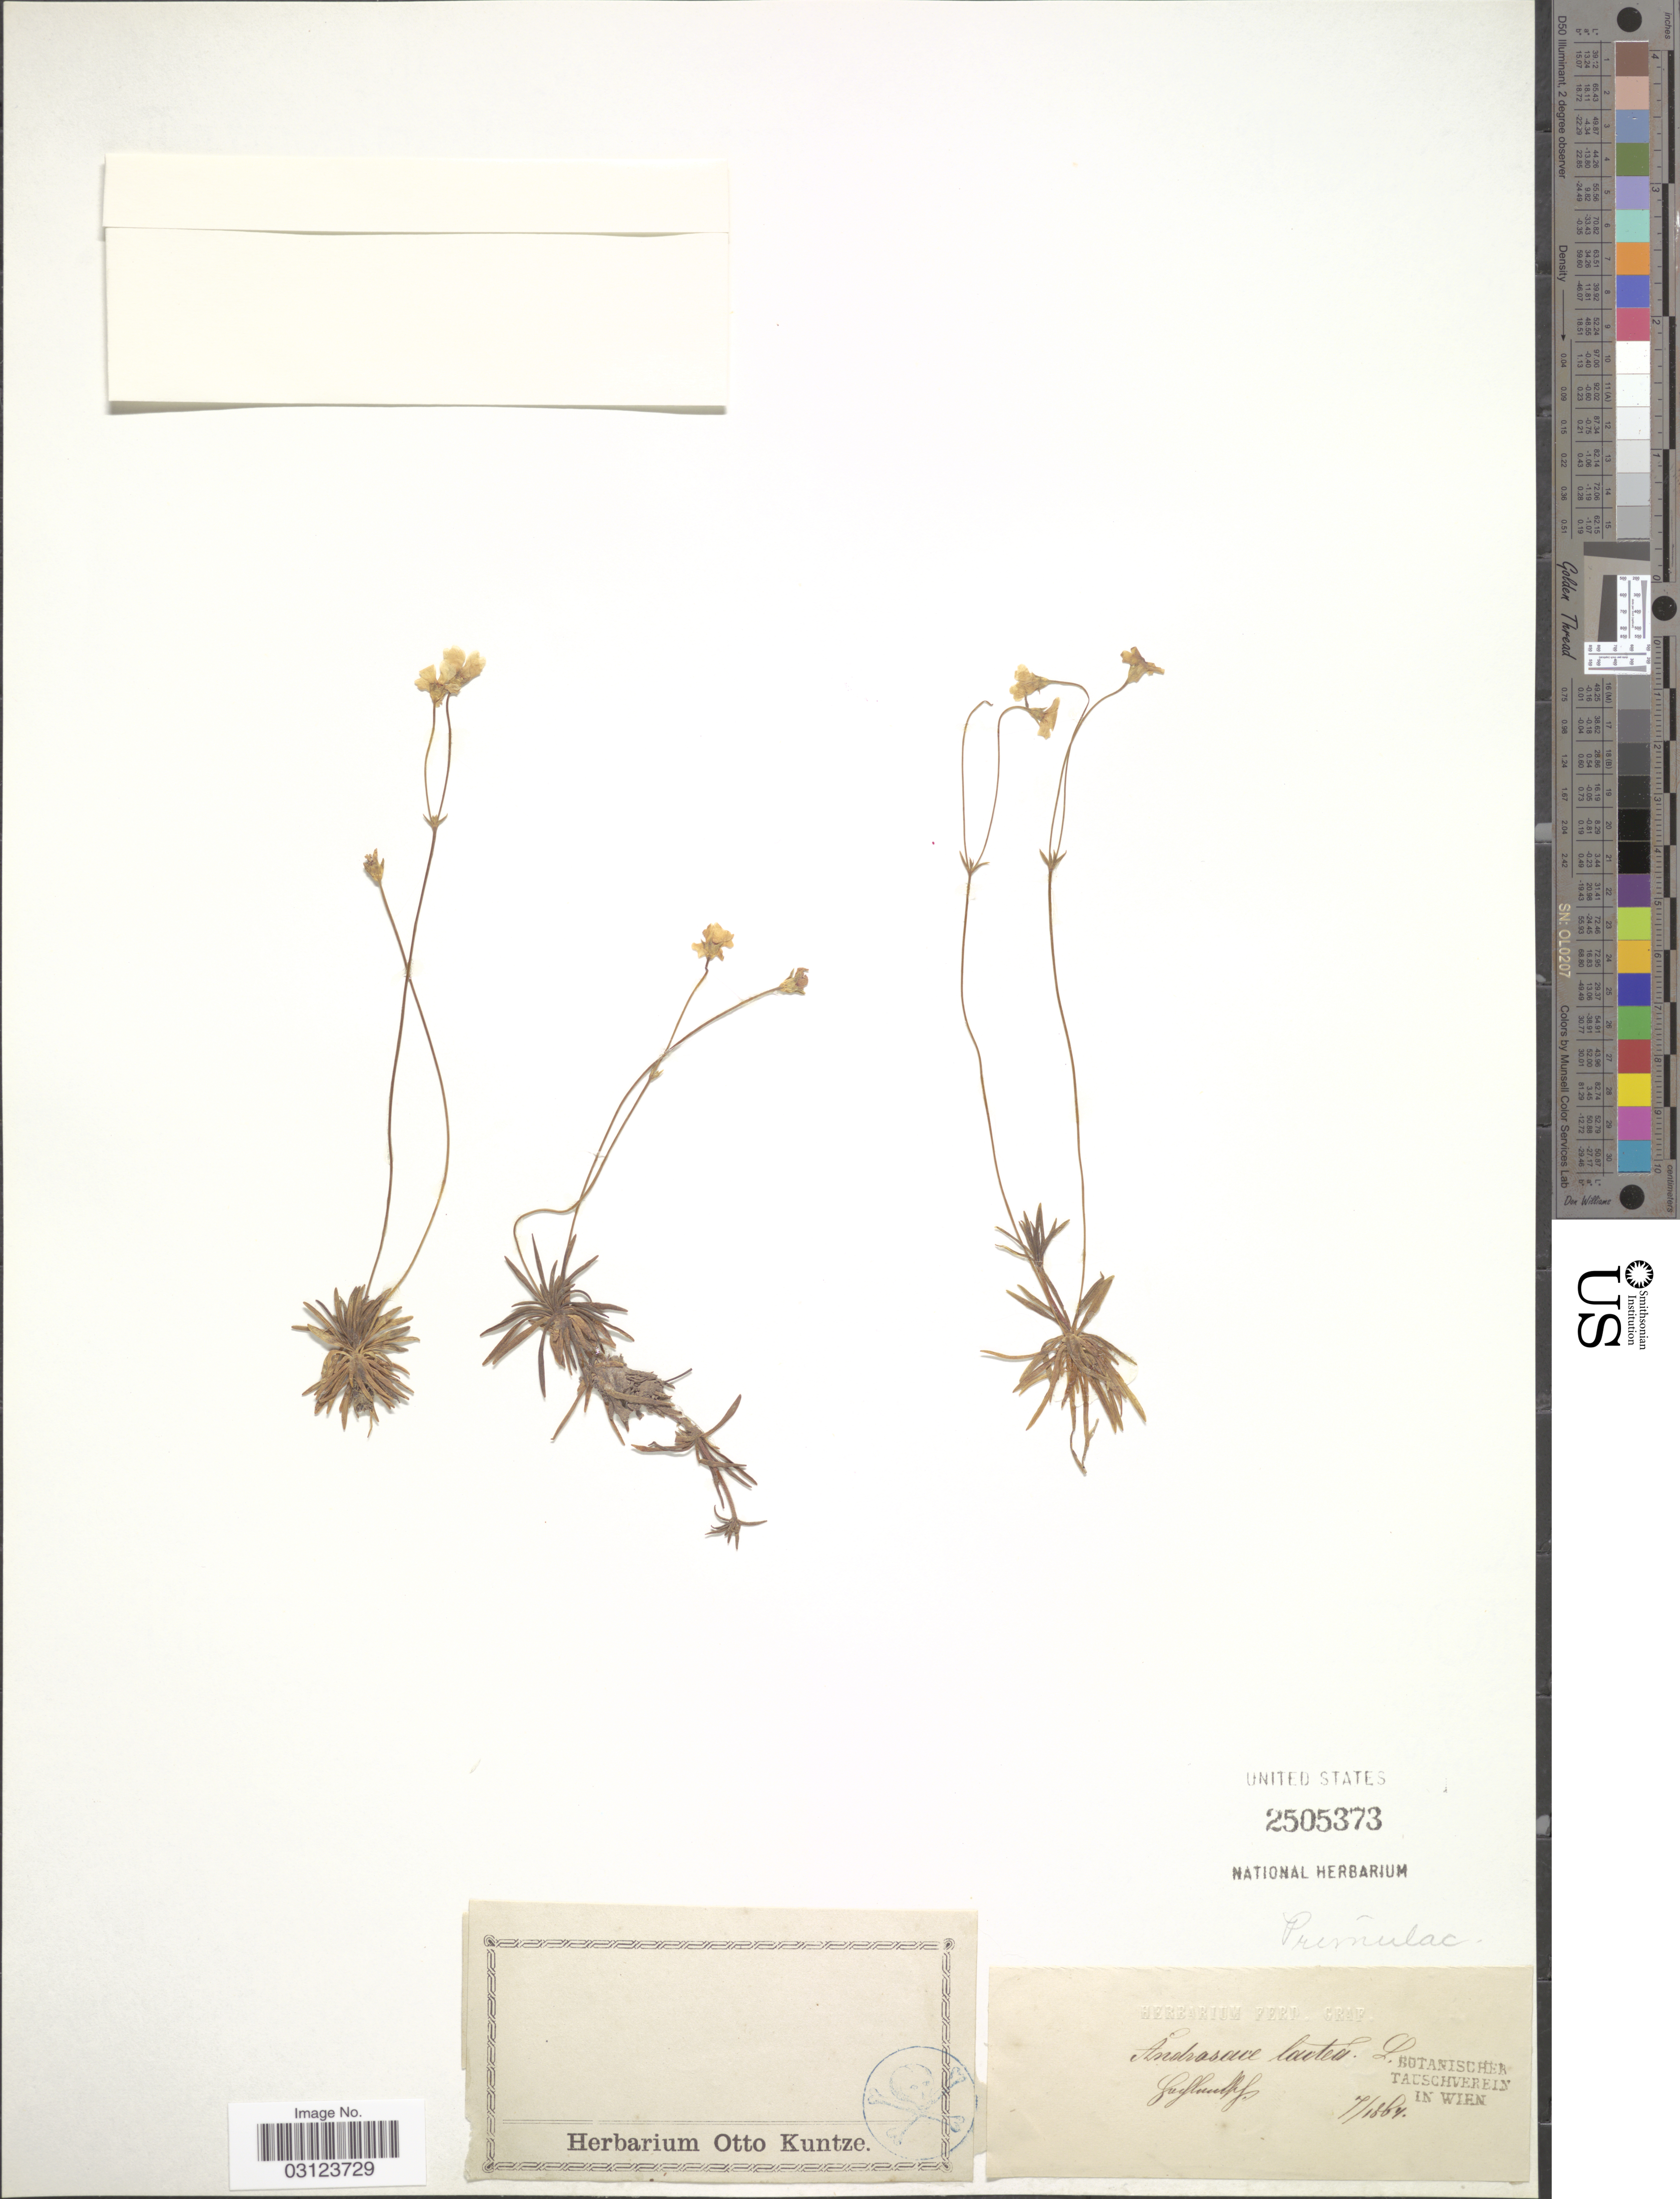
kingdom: Plantae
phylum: Tracheophyta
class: Magnoliopsida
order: Ericales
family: Primulaceae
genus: Androsace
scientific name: Androsace lactea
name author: L.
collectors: ex herb. Otto Kuntze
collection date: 1864-07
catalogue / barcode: US 2505373